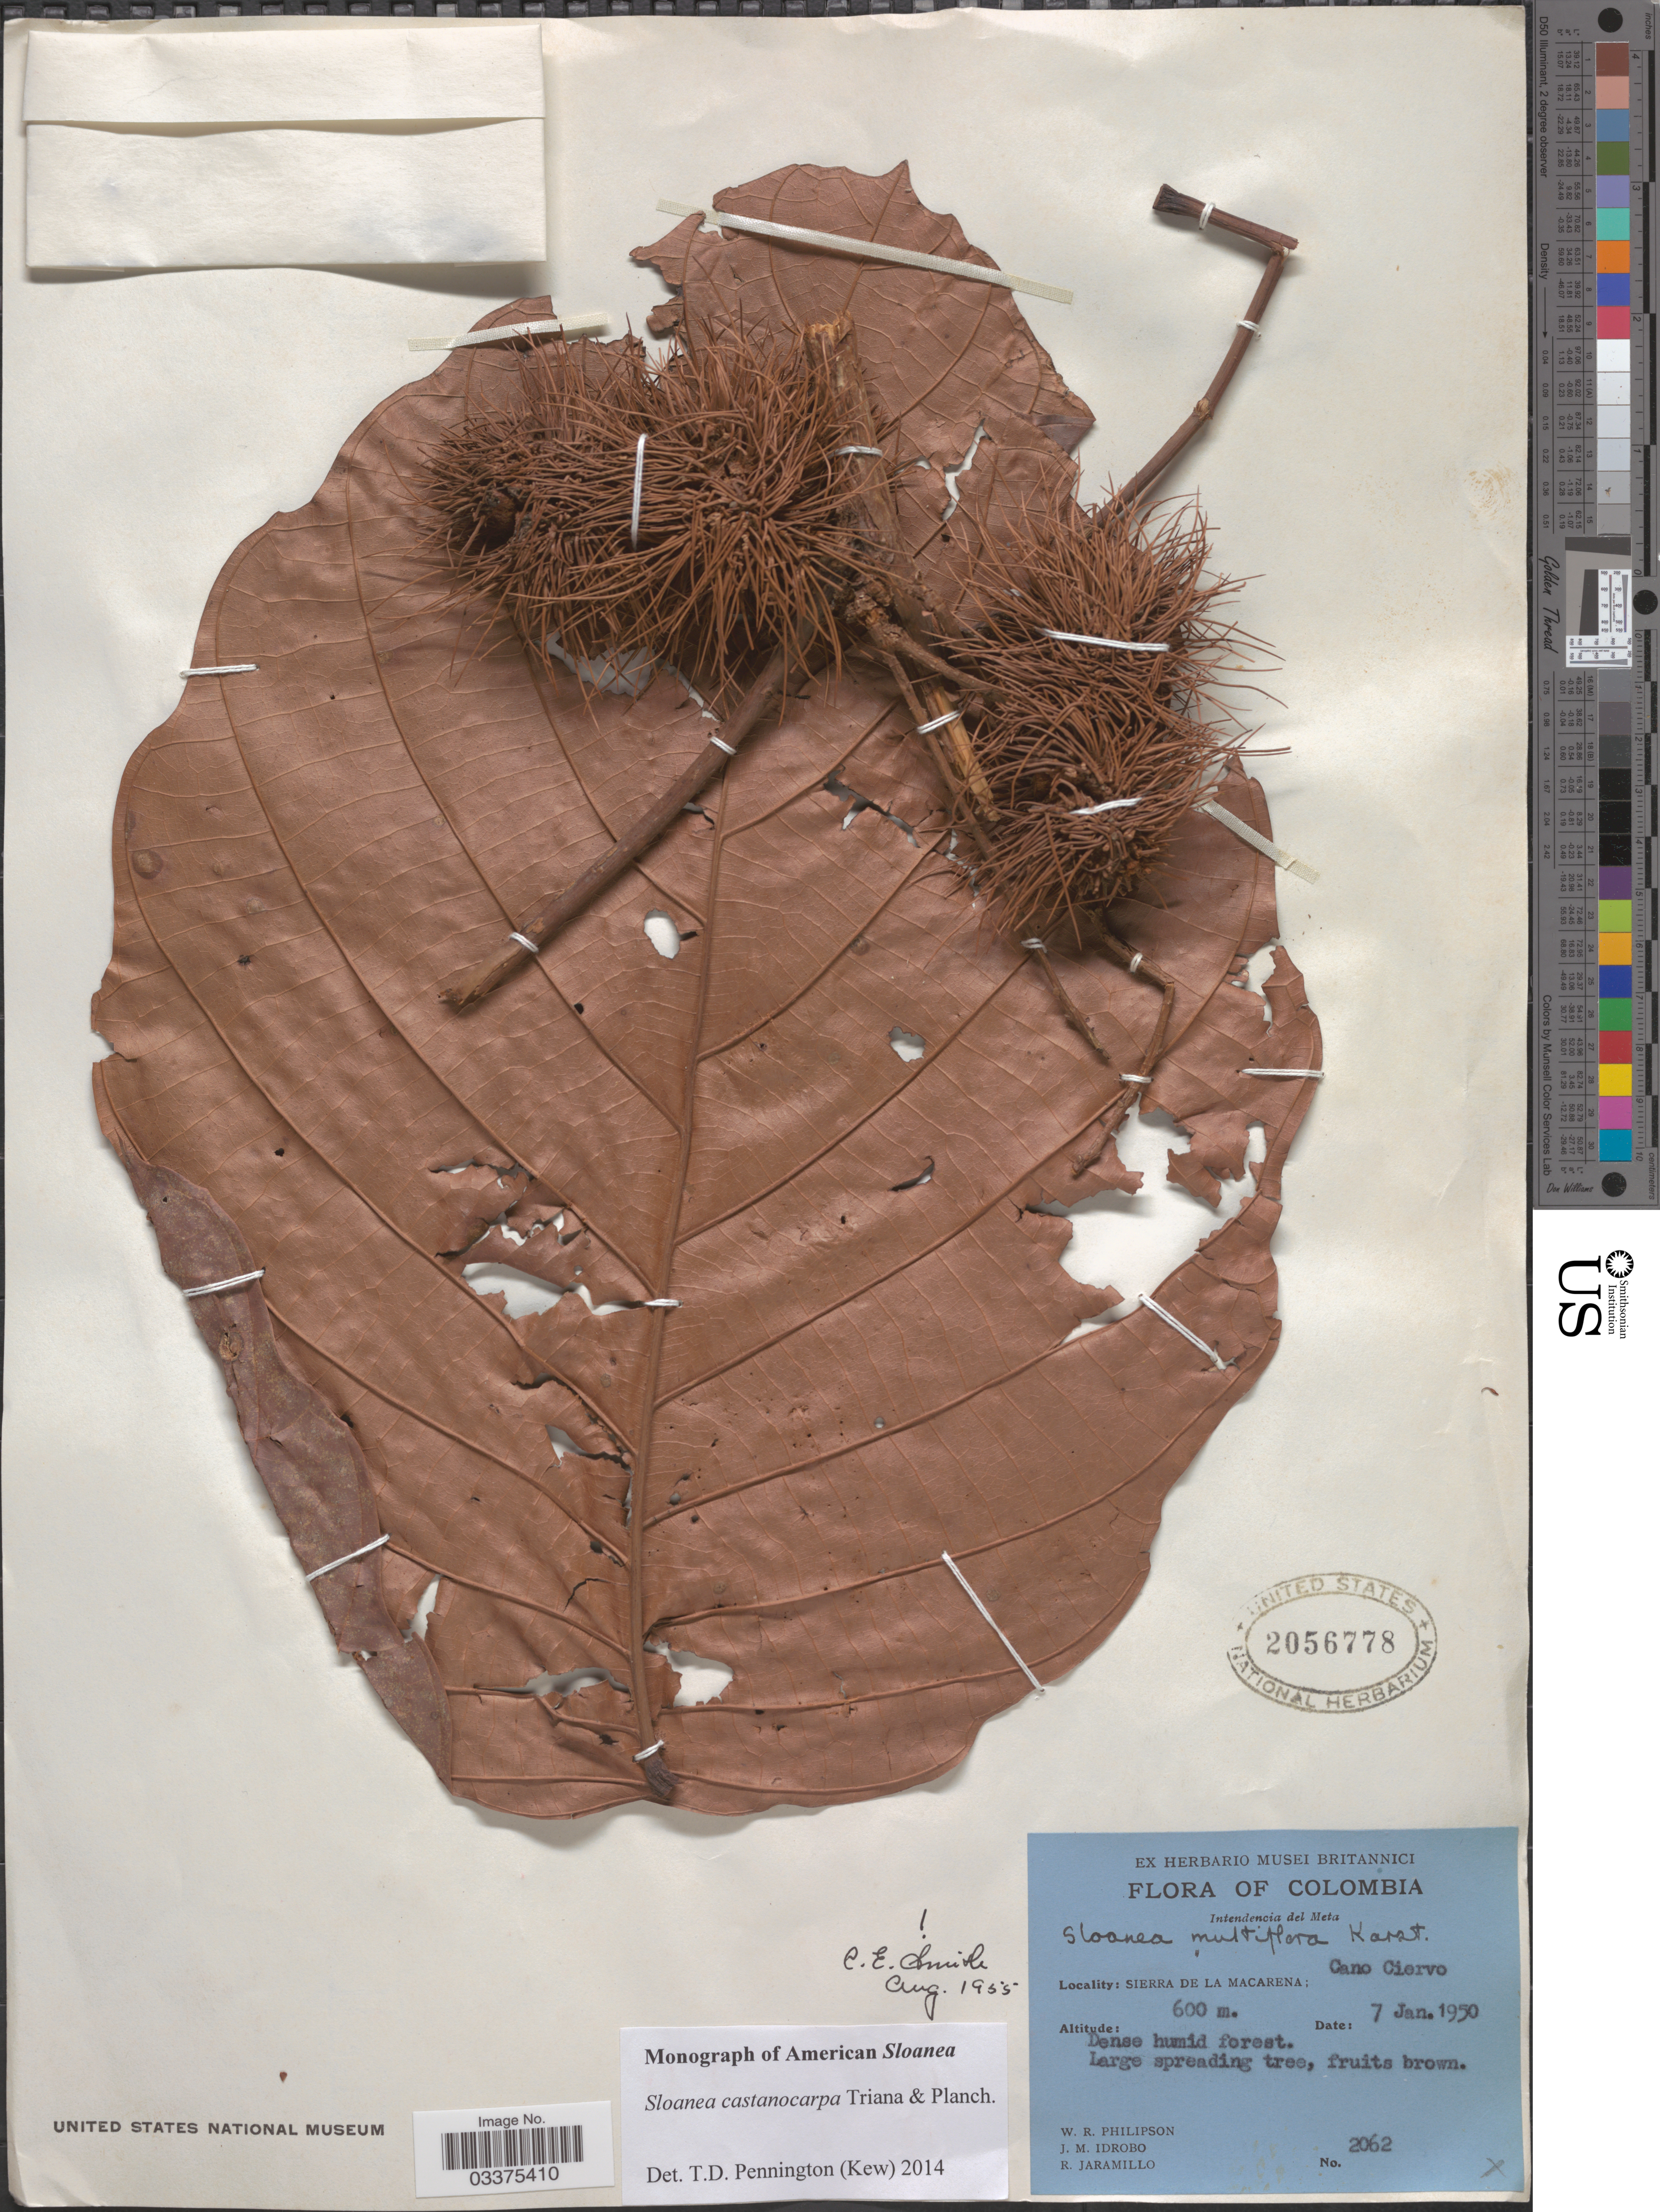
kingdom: Plantae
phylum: Tracheophyta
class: Magnoliopsida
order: Oxalidales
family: Elaeocarpaceae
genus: Sloanea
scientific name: Sloanea castanocarpa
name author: Triana & Planch.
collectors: W. R. Philipson, J. M. Idrobo & R. Jaramillo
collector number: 2062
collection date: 1950-01-07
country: Colombia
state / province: Meta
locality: Intendencia del Meta. Sierra de La Macarena: Cano Ciervo.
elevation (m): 600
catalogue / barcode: US 2056778